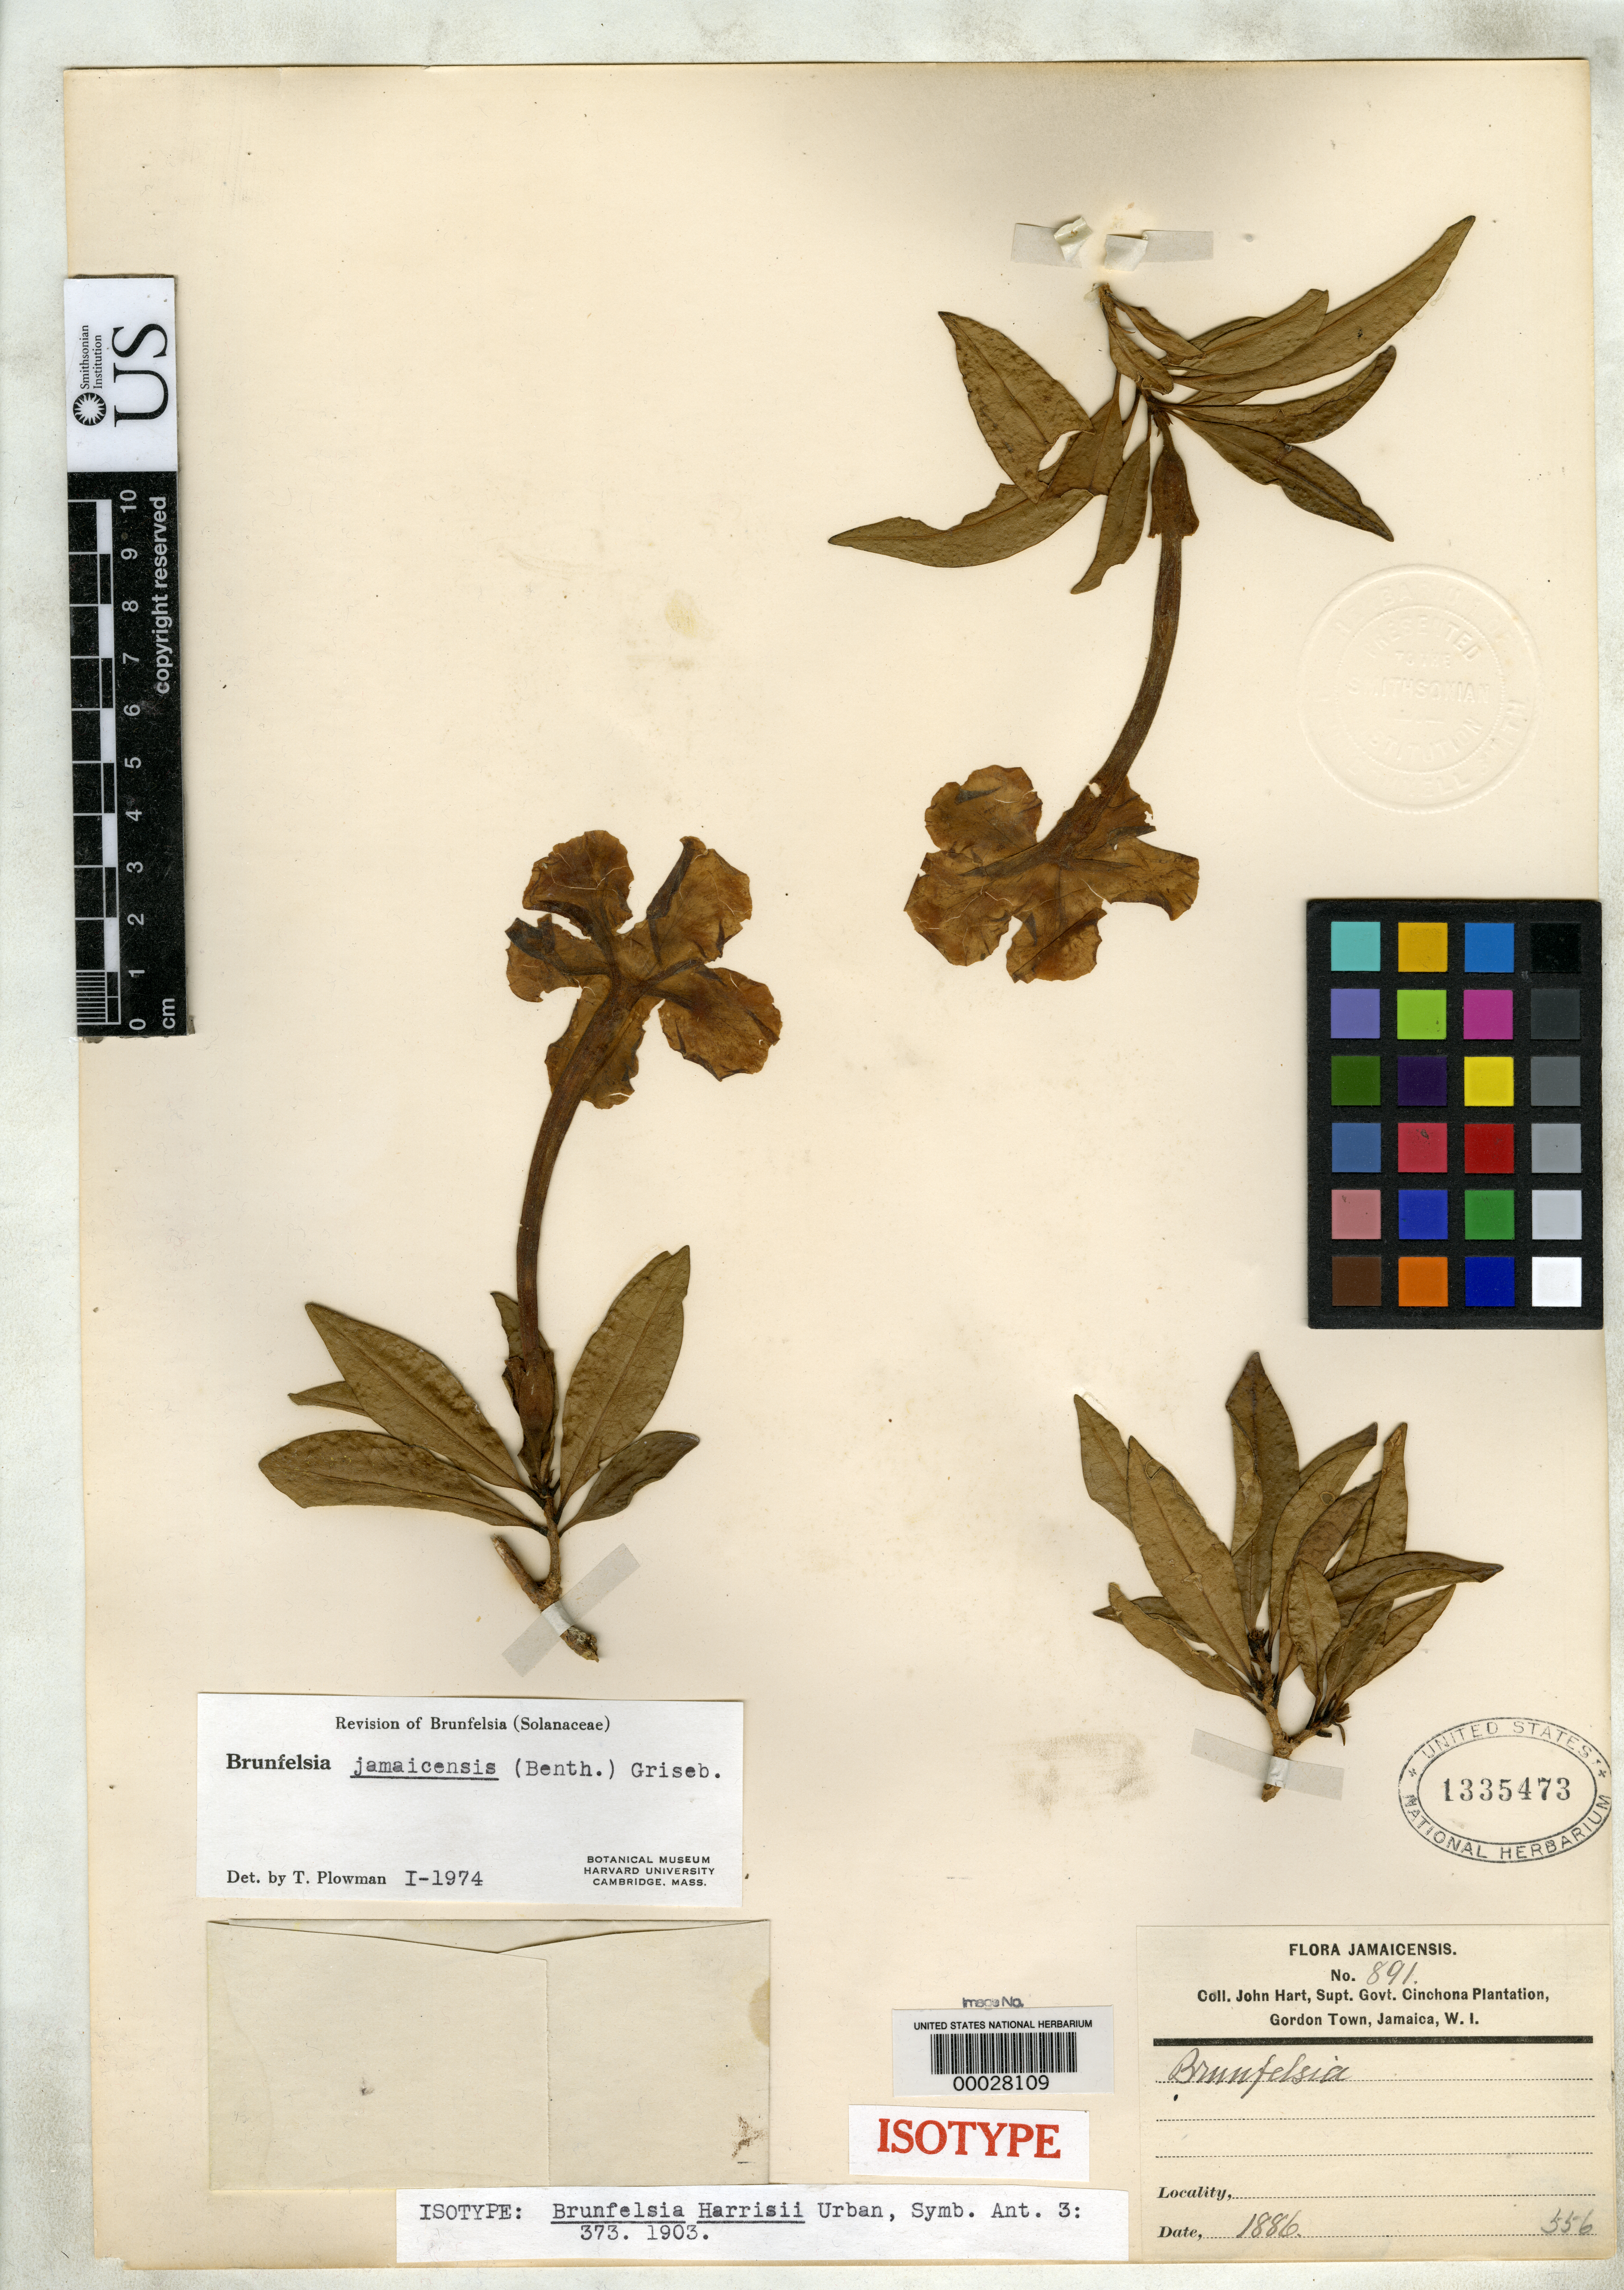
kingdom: Plantae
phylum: Tracheophyta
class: Magnoliopsida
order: Solanales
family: Solanaceae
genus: Brunfelsia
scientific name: Brunfelsia harrisii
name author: Urb.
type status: Isotype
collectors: J. H. Hart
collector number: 891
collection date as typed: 1886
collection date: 1886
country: Jamaica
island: Greater Antilles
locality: Gordon town.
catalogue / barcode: US 1335473